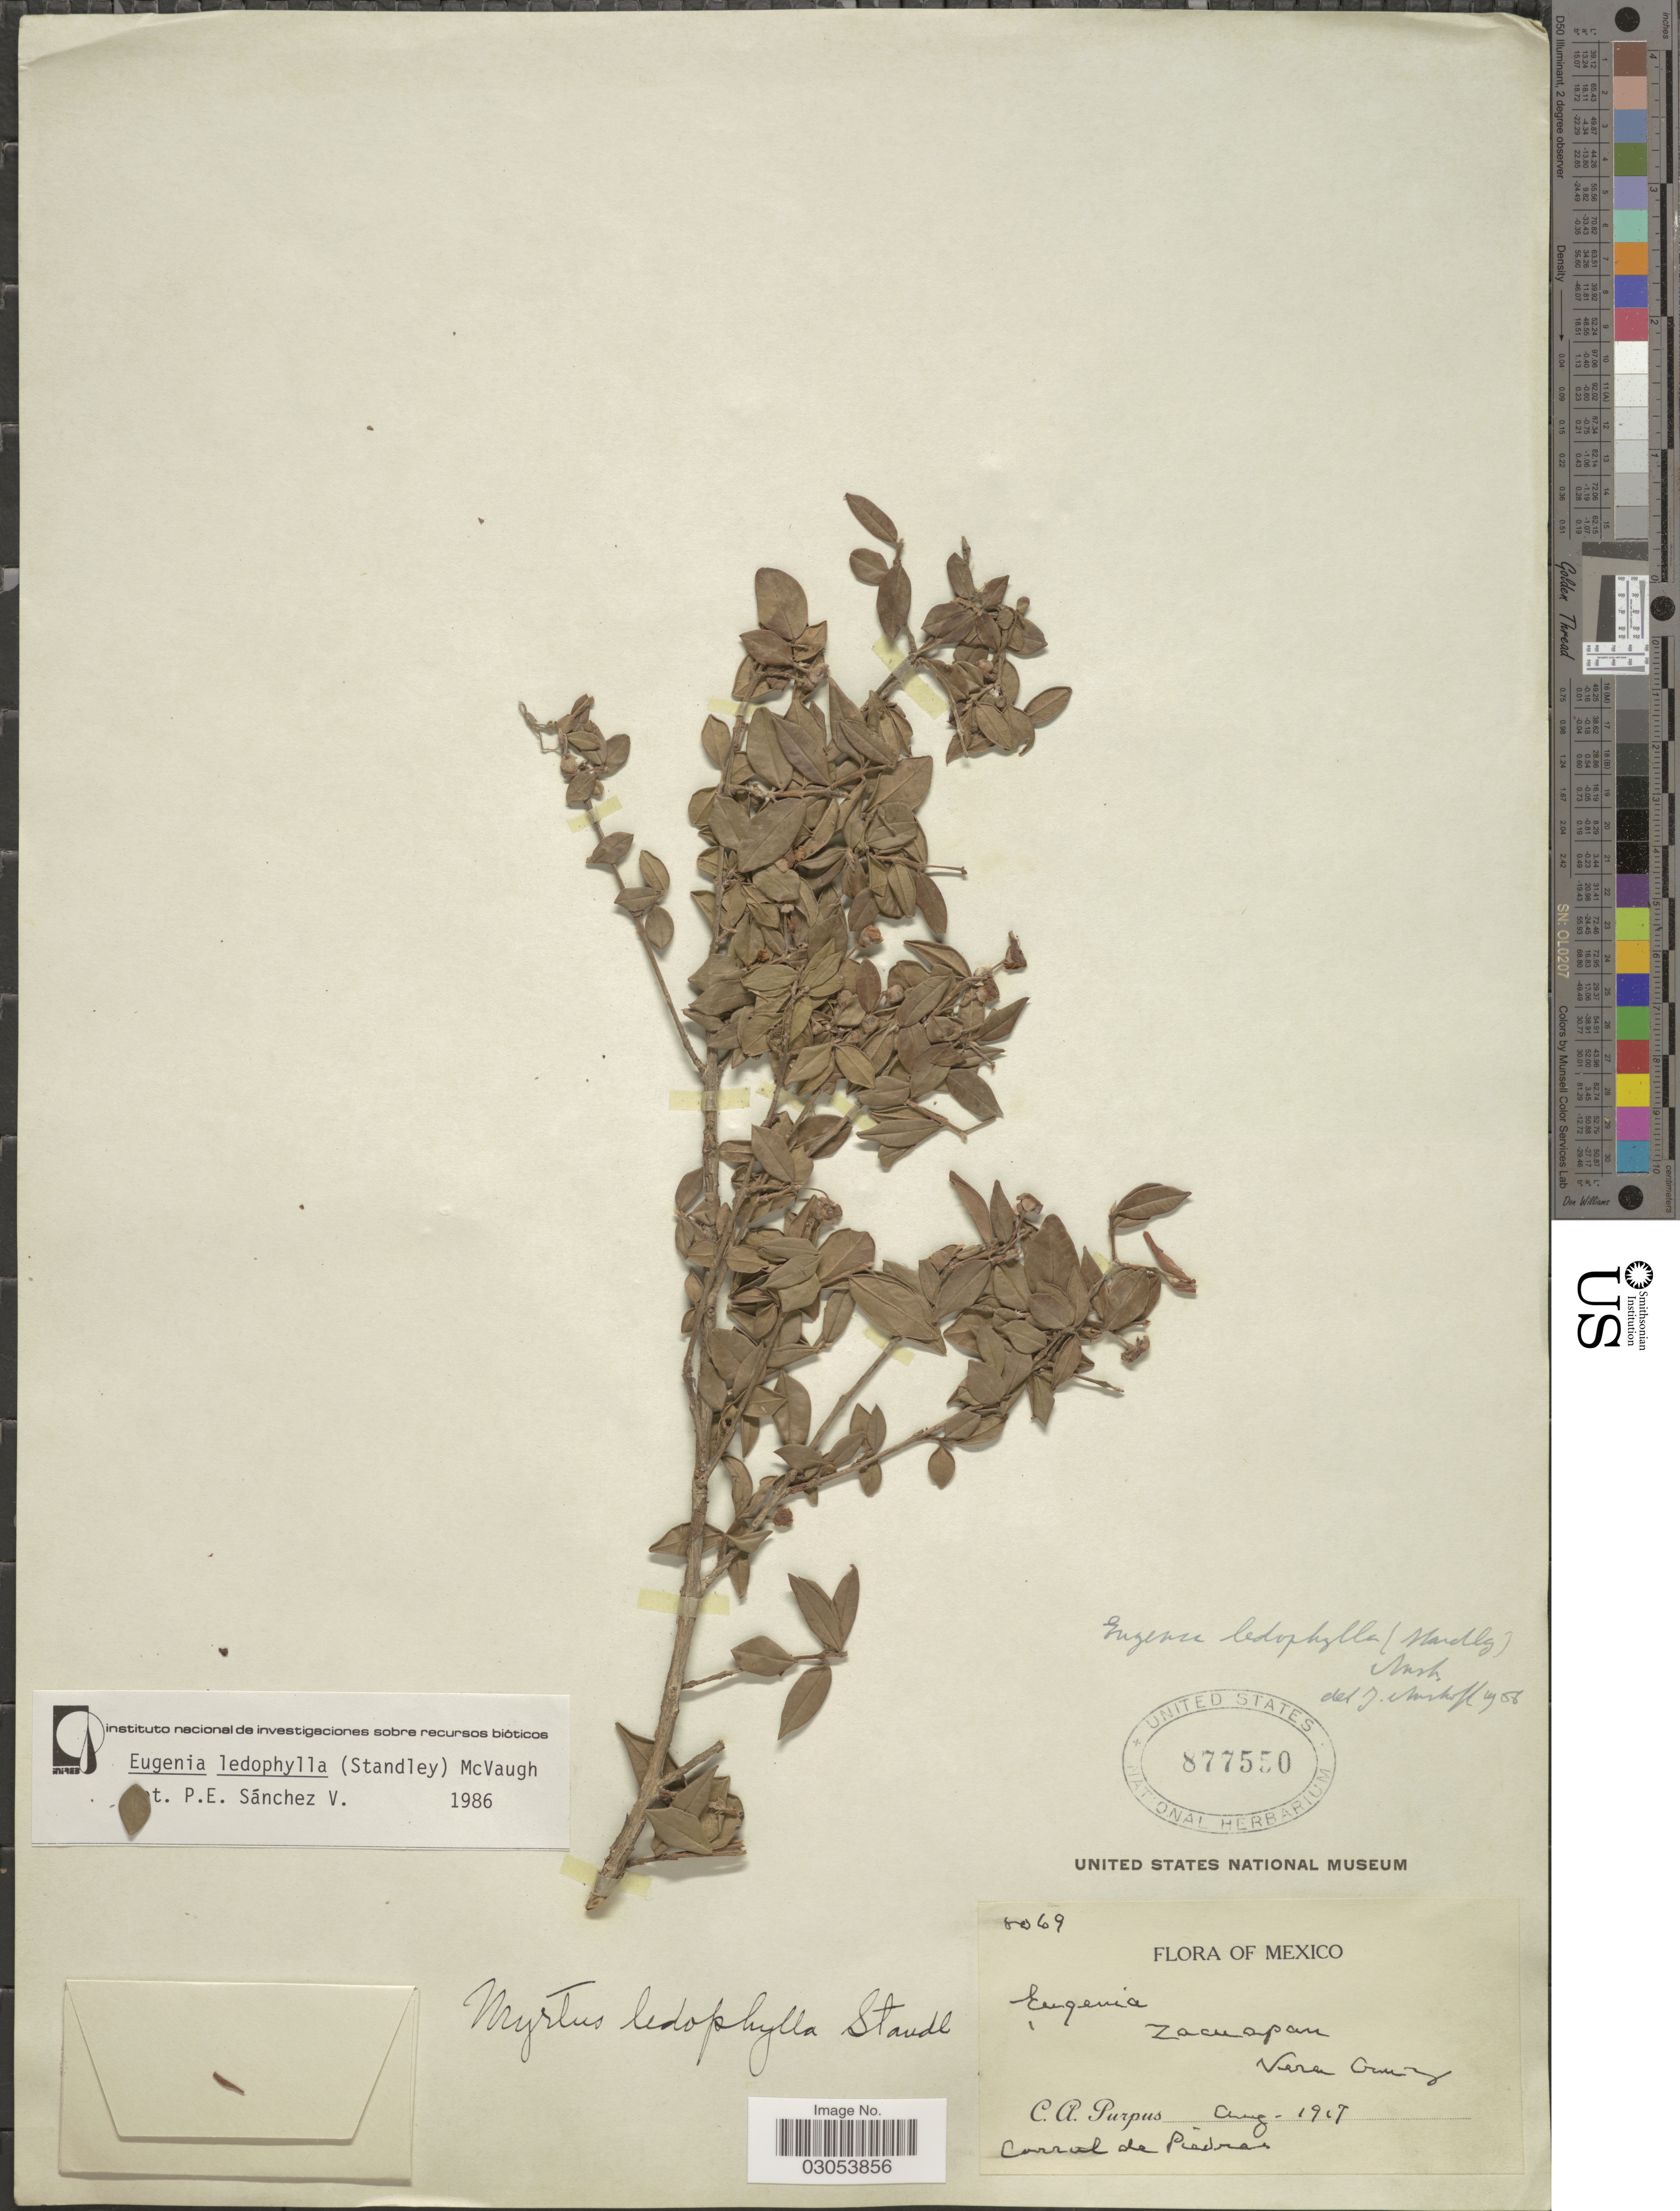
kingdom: Plantae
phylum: Tracheophyta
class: Magnoliopsida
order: Myrtales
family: Myrtaceae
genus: Eugenia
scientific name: Eugenia ledophylla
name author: (Standl.) McVaugh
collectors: C. A. Purpus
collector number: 8069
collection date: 1917-08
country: Mexico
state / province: Veracruz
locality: Zacuapan, Vera Cruz, Corral de Piedras.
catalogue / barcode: US 877550